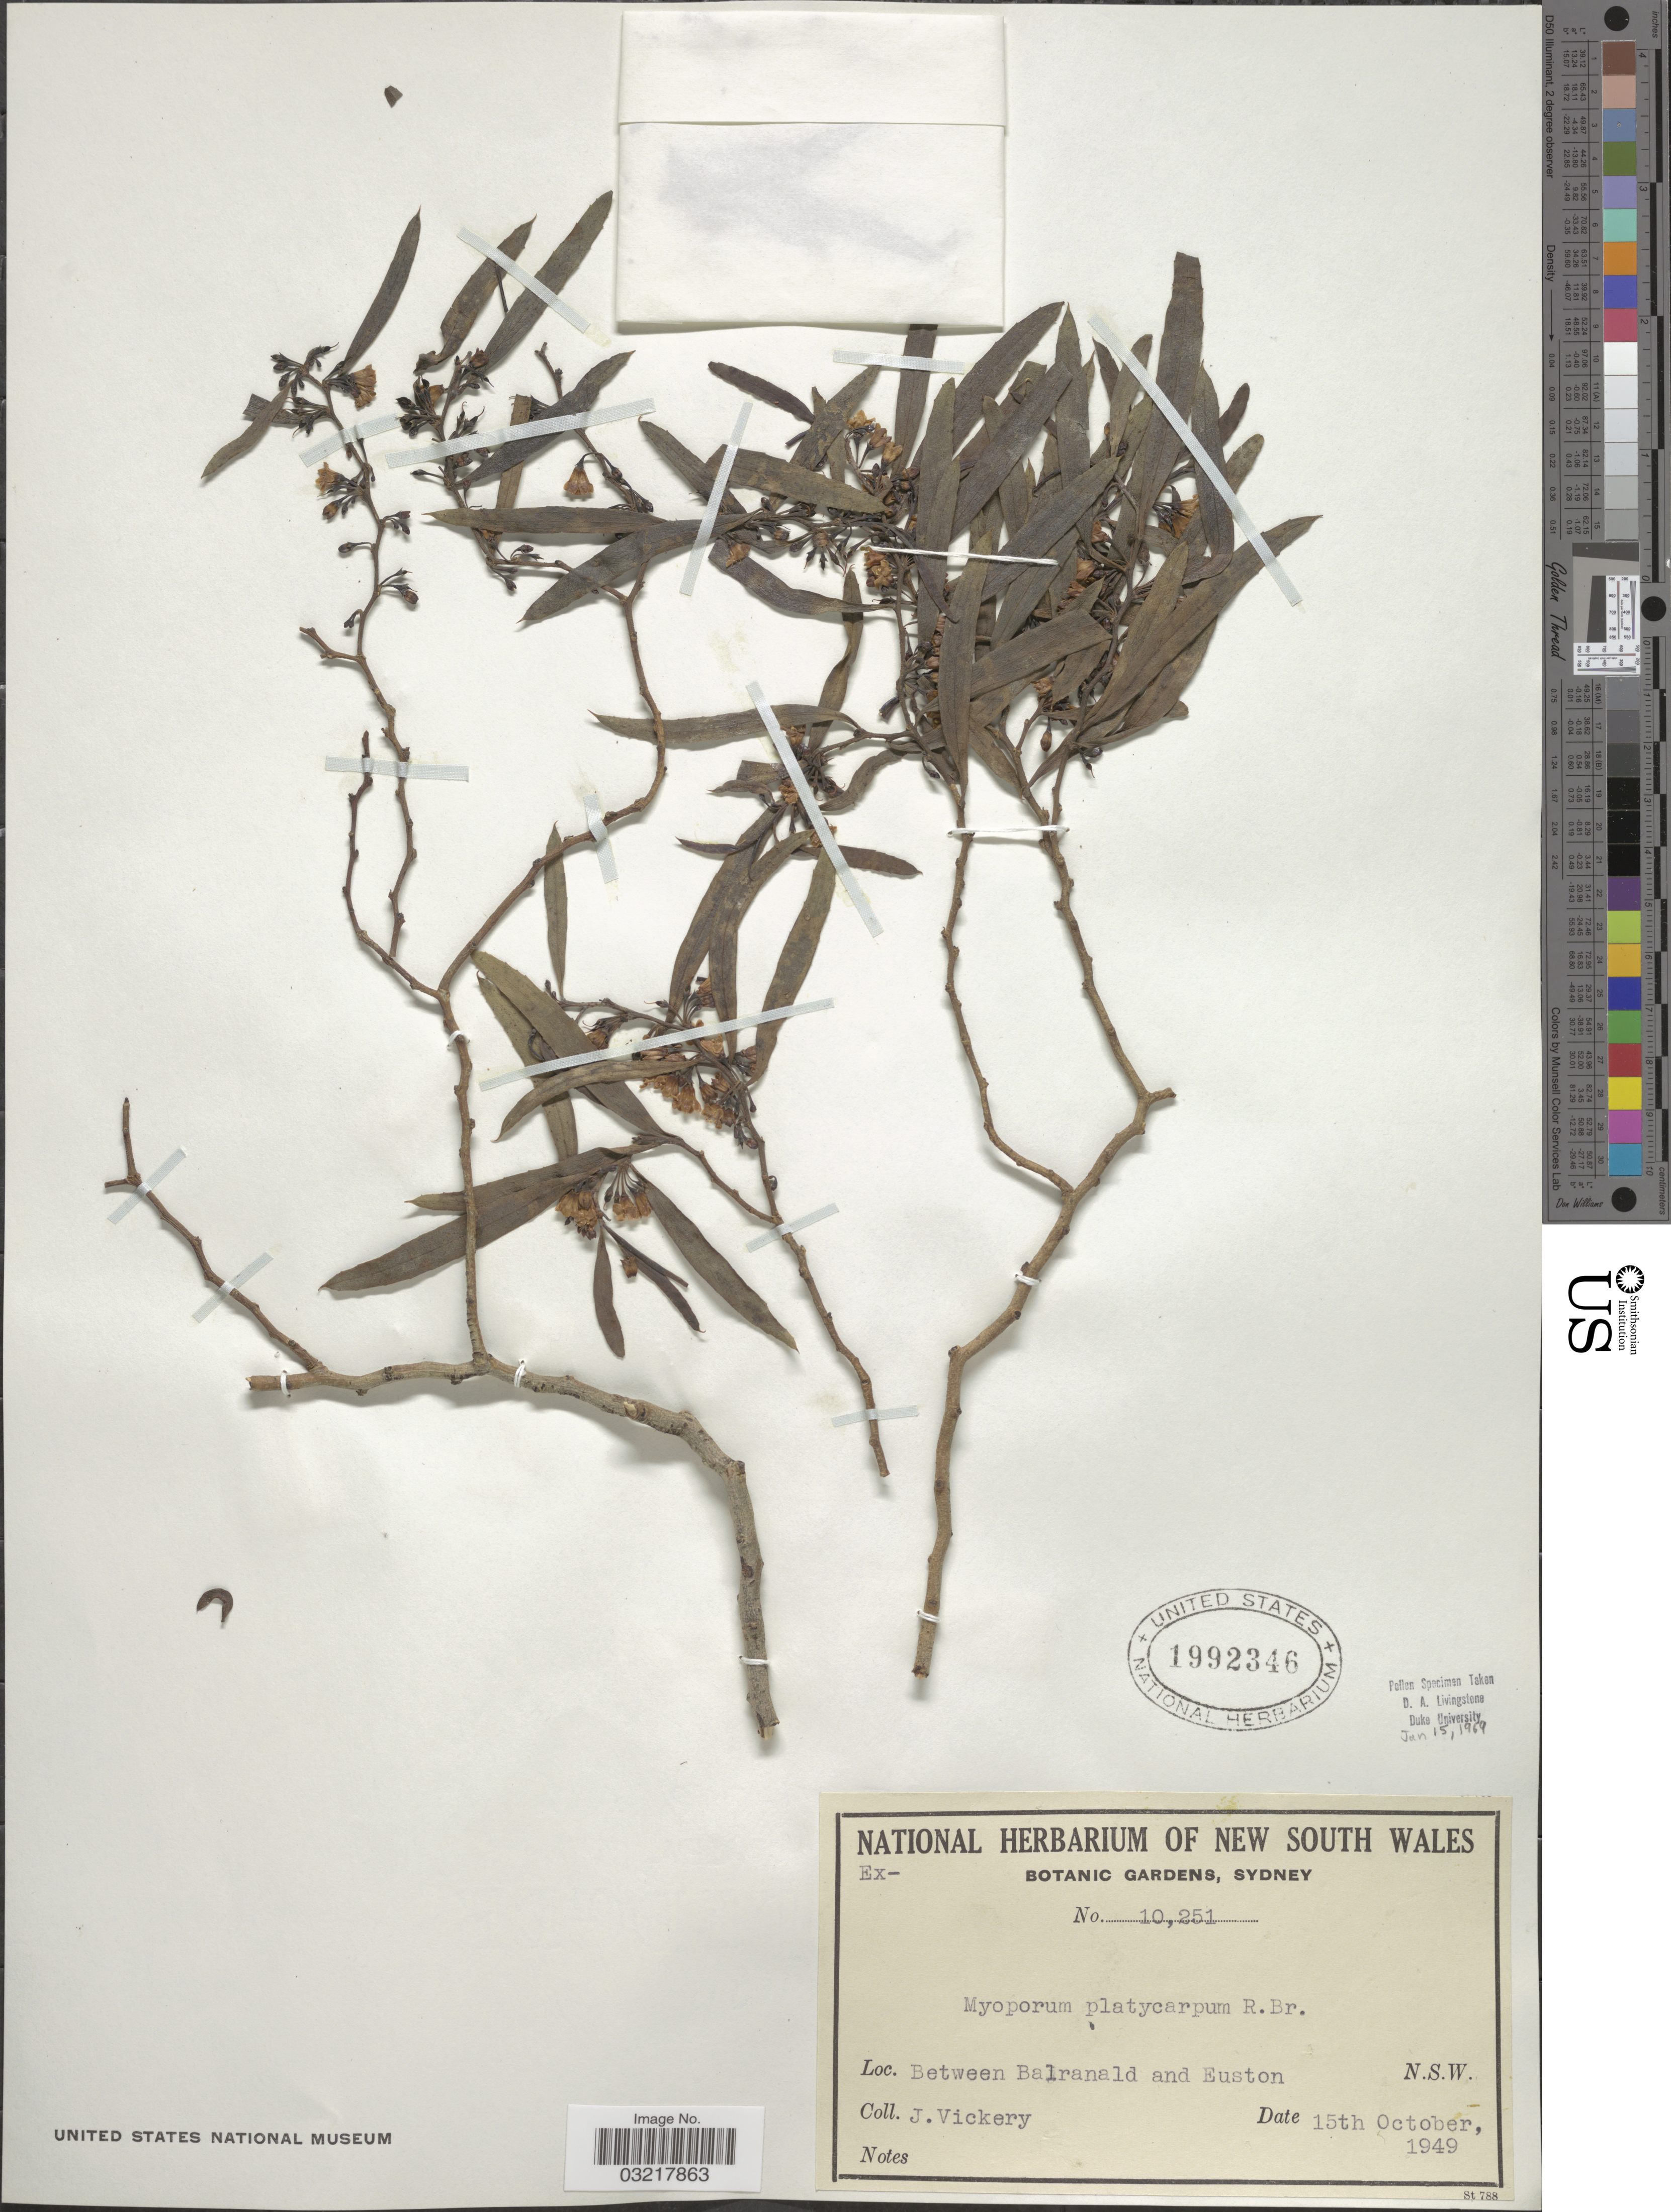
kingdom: Plantae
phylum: Tracheophyta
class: Magnoliopsida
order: Lamiales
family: Scrophulariaceae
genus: Myoporum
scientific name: Myoporum platycarpum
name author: R. Br.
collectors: J. Vickery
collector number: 10251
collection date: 1949-10-15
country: Australia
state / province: New South Wales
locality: Betwee Balranald and Euston. N.S.W.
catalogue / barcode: US 1992346